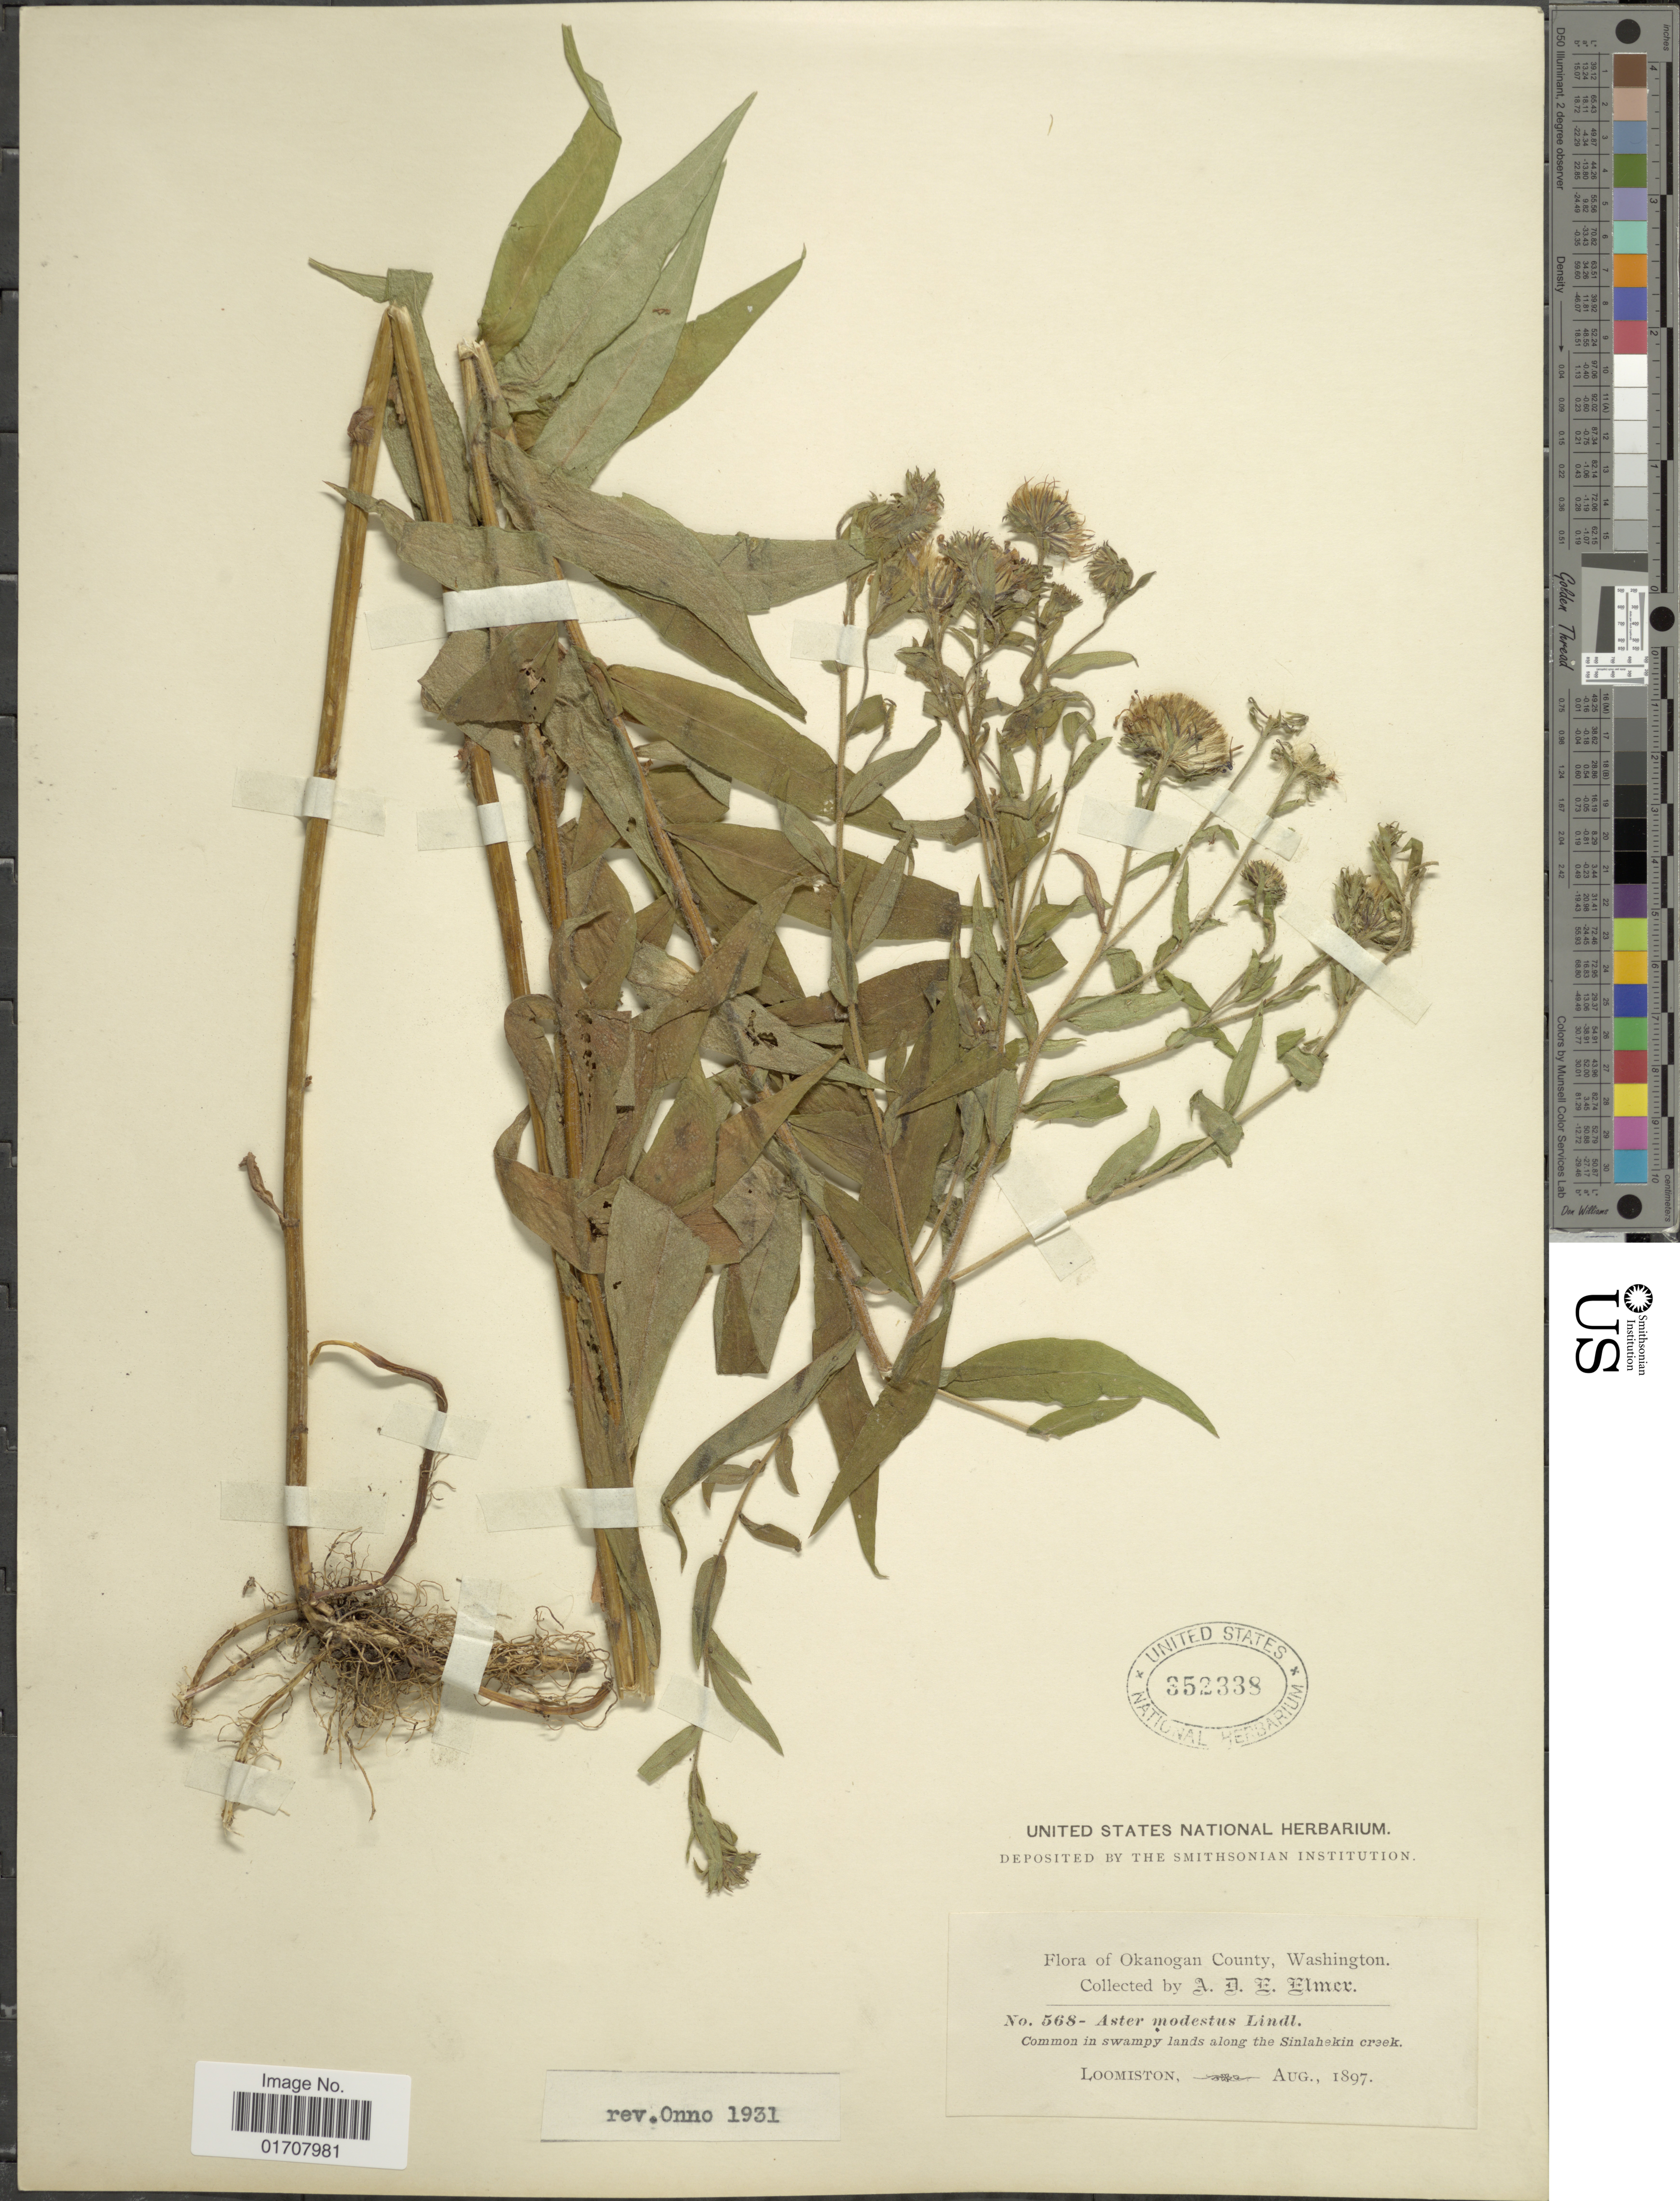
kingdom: Plantae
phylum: Tracheophyta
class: Magnoliopsida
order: Asterales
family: Asteraceae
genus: Canadanthus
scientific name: Canadanthus modestus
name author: (Lindl.) G.L. Nesom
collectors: A. D. E. Elmer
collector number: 568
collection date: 1897-08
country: United States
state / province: Washington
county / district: Okanogan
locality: Okanogan County, Common in swampy lands along the Sinlahekin creek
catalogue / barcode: US 352338